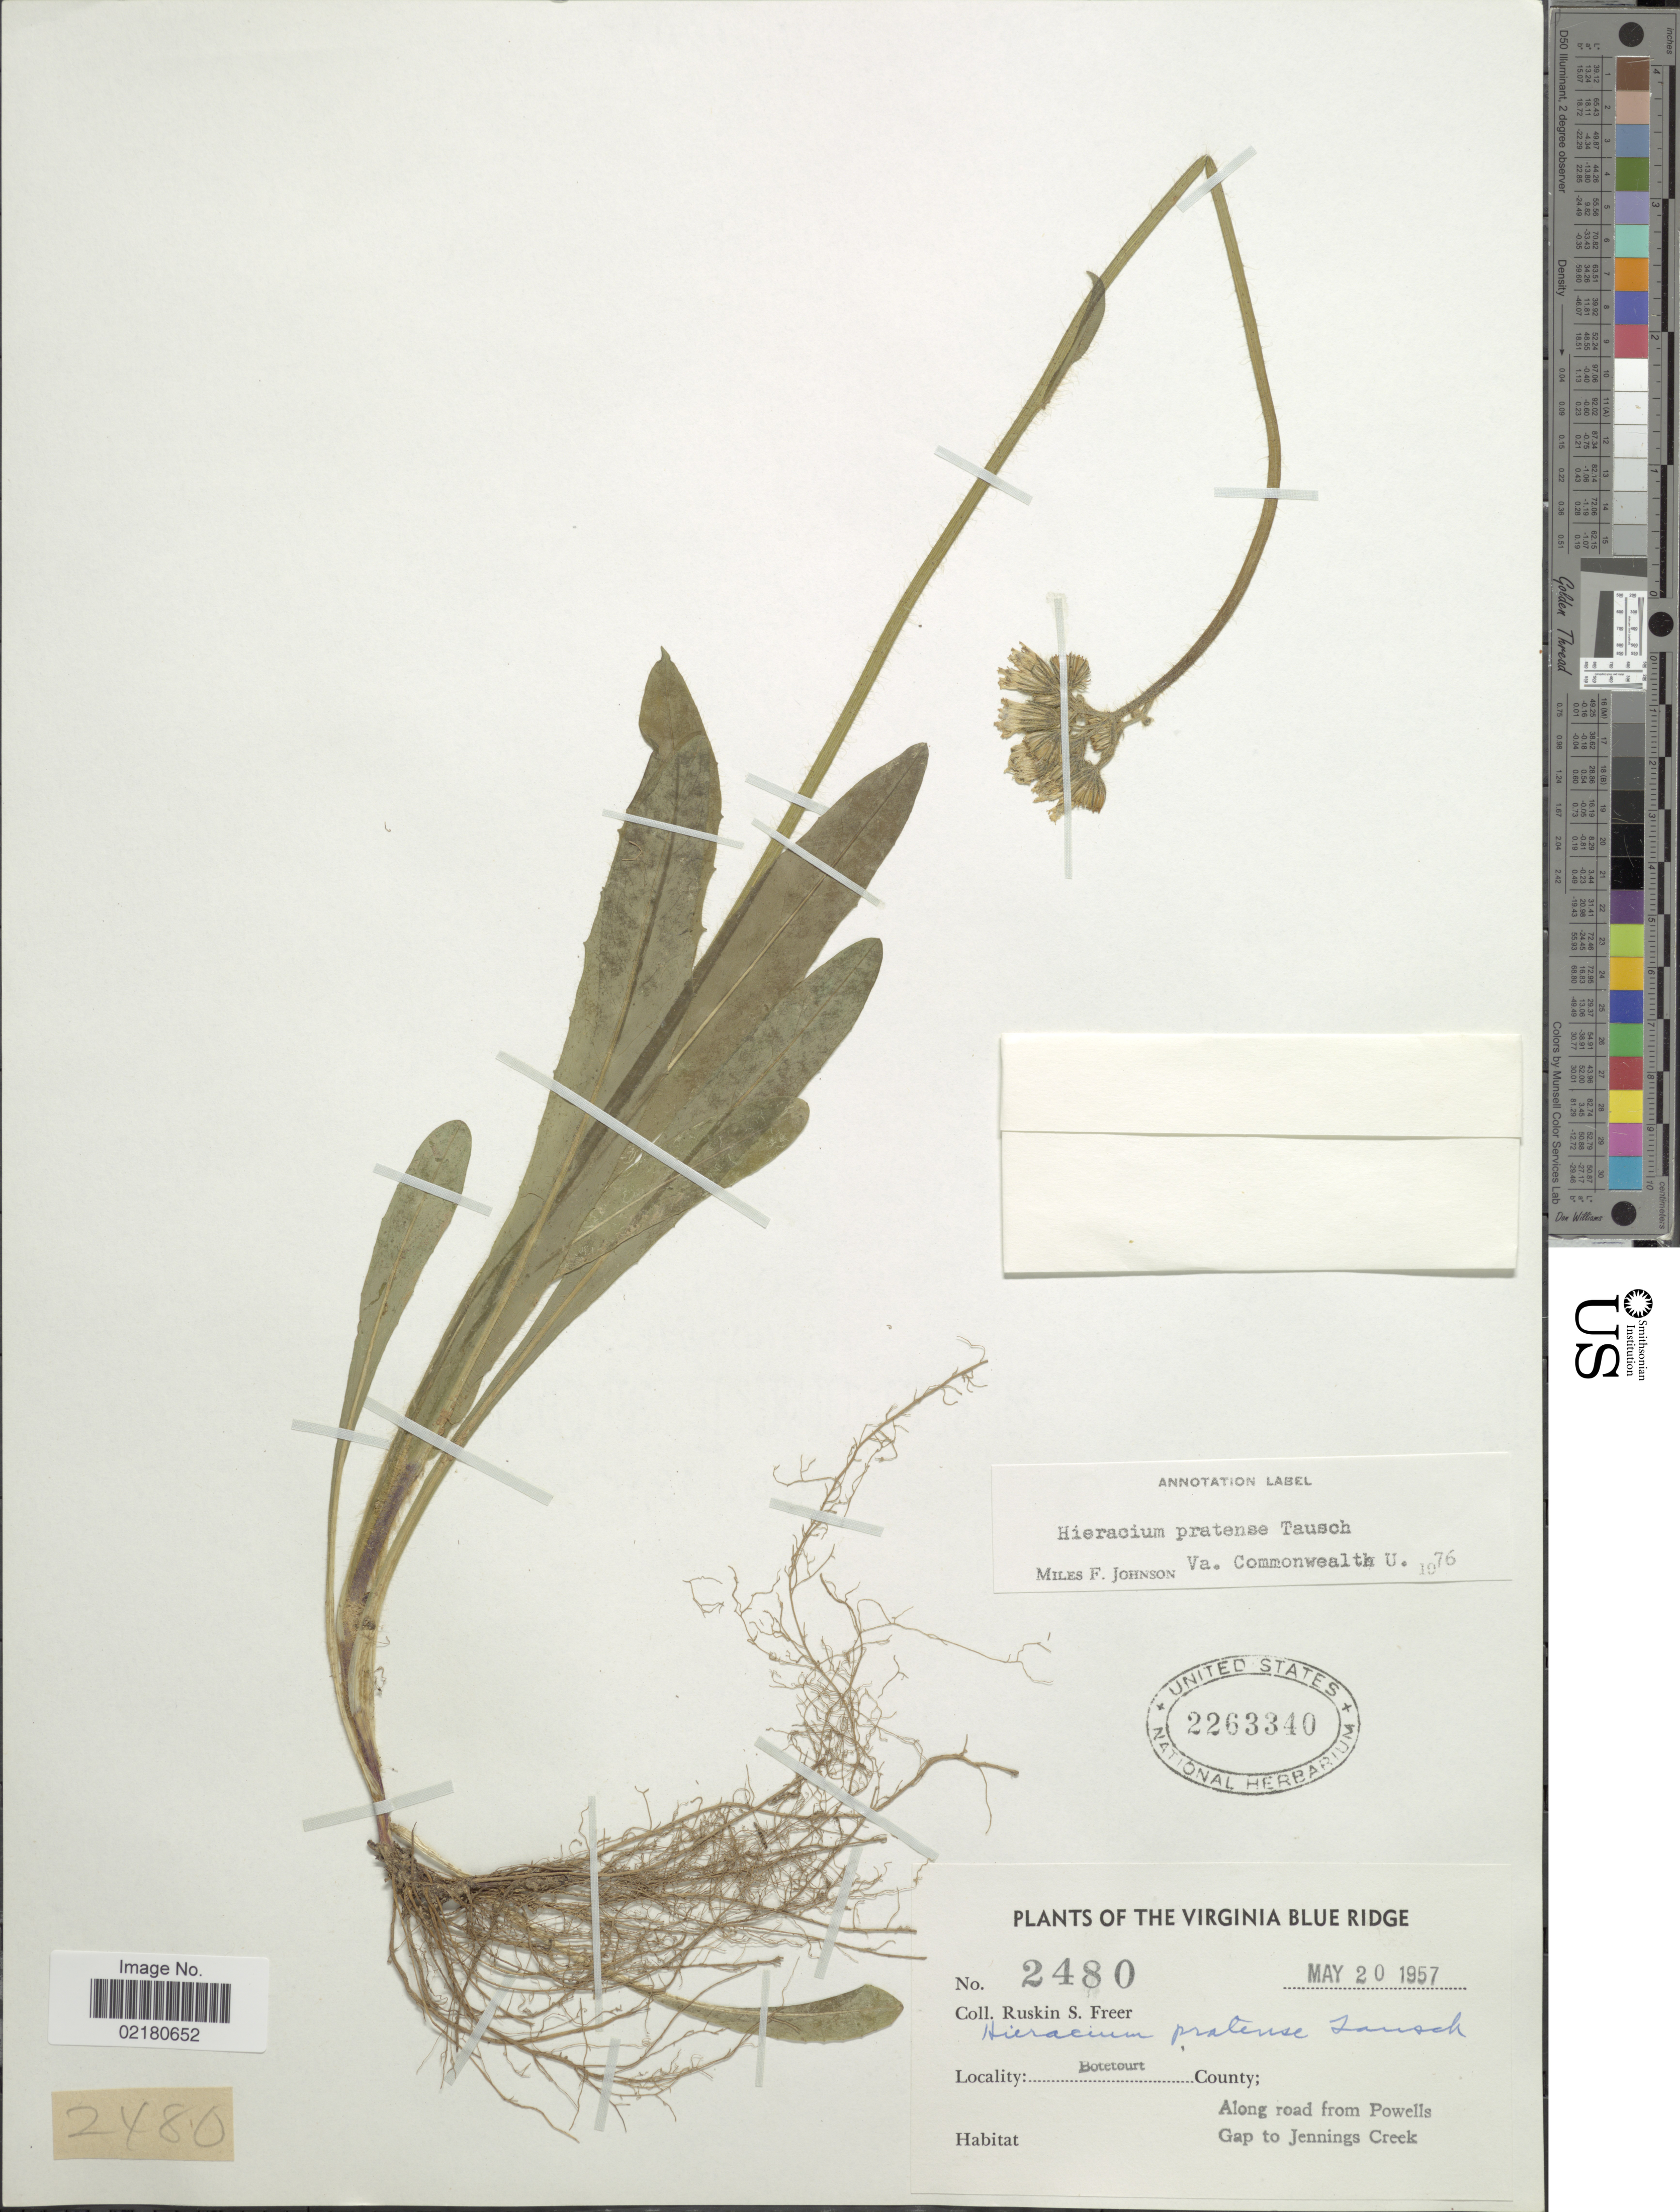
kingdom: Plantae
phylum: Tracheophyta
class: Magnoliopsida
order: Asterales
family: Asteraceae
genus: Pilosella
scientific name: Pilosella caespitosa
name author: (Dumort.) P. D. Sell & C. West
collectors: R. Freer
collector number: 2480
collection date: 1957-05-20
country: United States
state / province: Virginia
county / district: Botetourt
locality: Virginia Blue Ridge, Botetourt, Along road from Powells gap to Jennings Creek.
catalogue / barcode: US 2263340